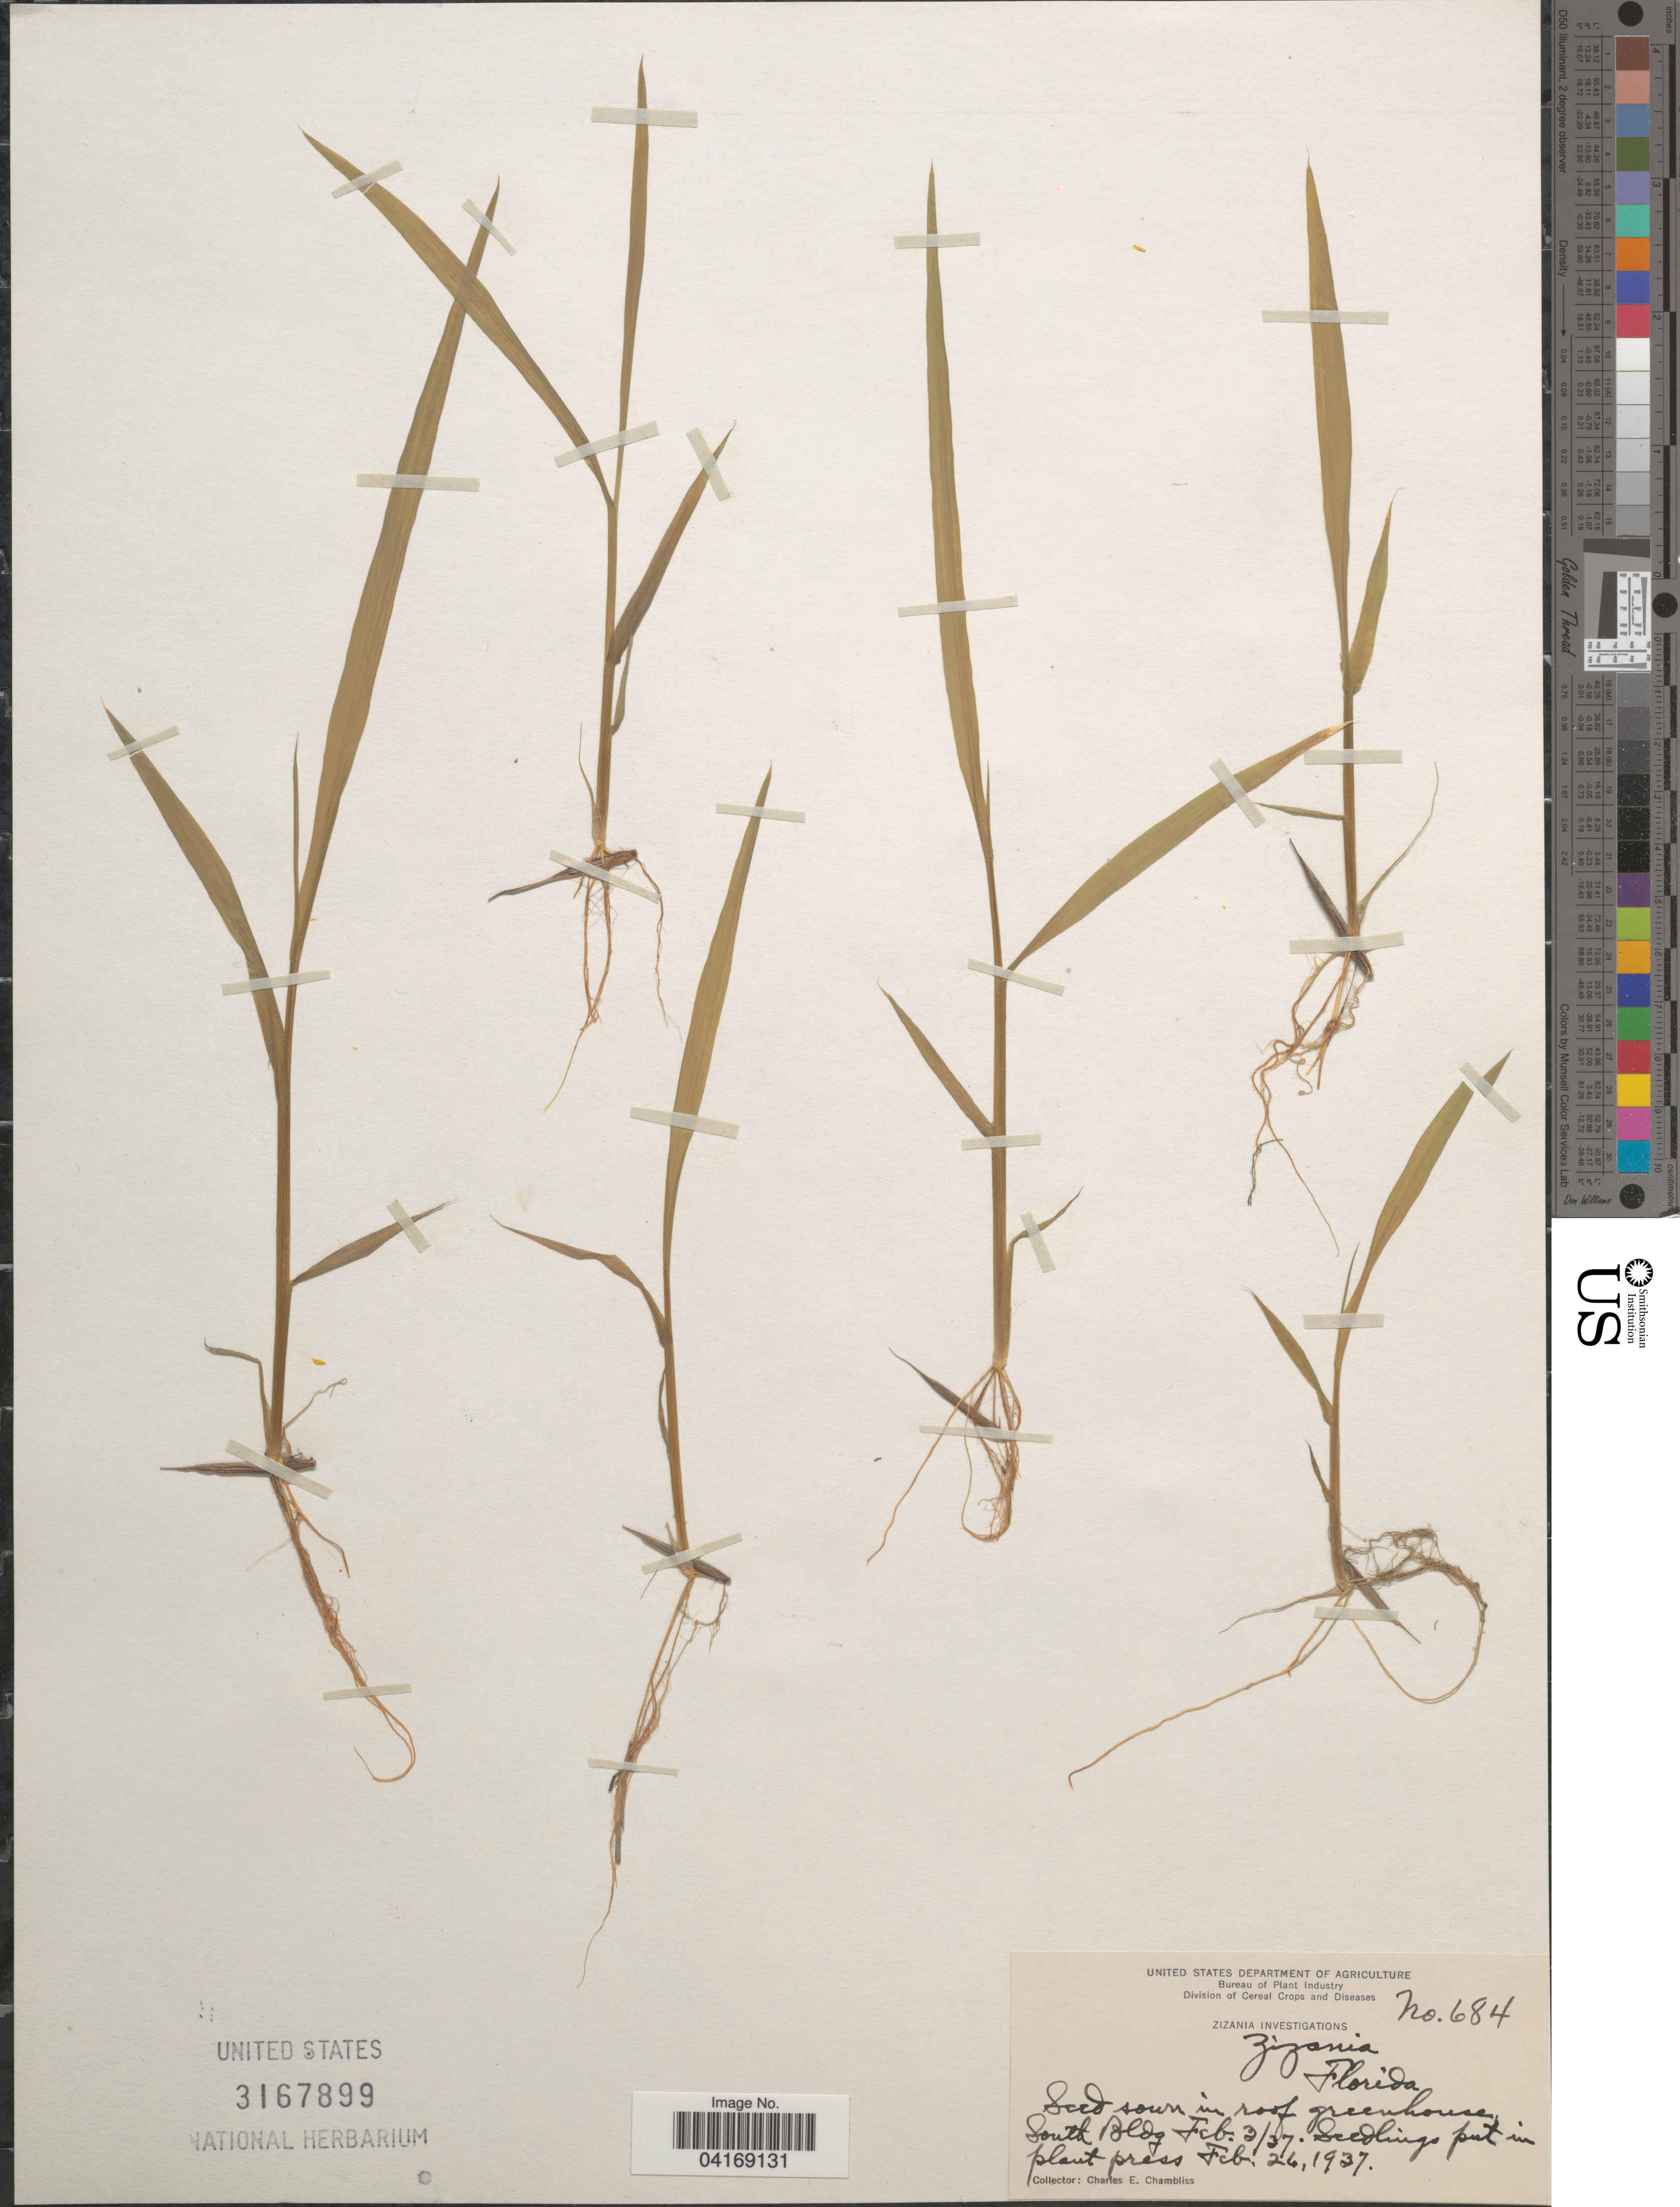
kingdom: Plantae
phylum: Tracheophyta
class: Liliopsida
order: Poales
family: Poaceae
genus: Zizania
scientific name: Zizania sp.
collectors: C. Chambliss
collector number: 684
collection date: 1937-02-03/1937-02-26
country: United States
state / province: Florida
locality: In roof greenhouse, South Bldg.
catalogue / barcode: US 3167899